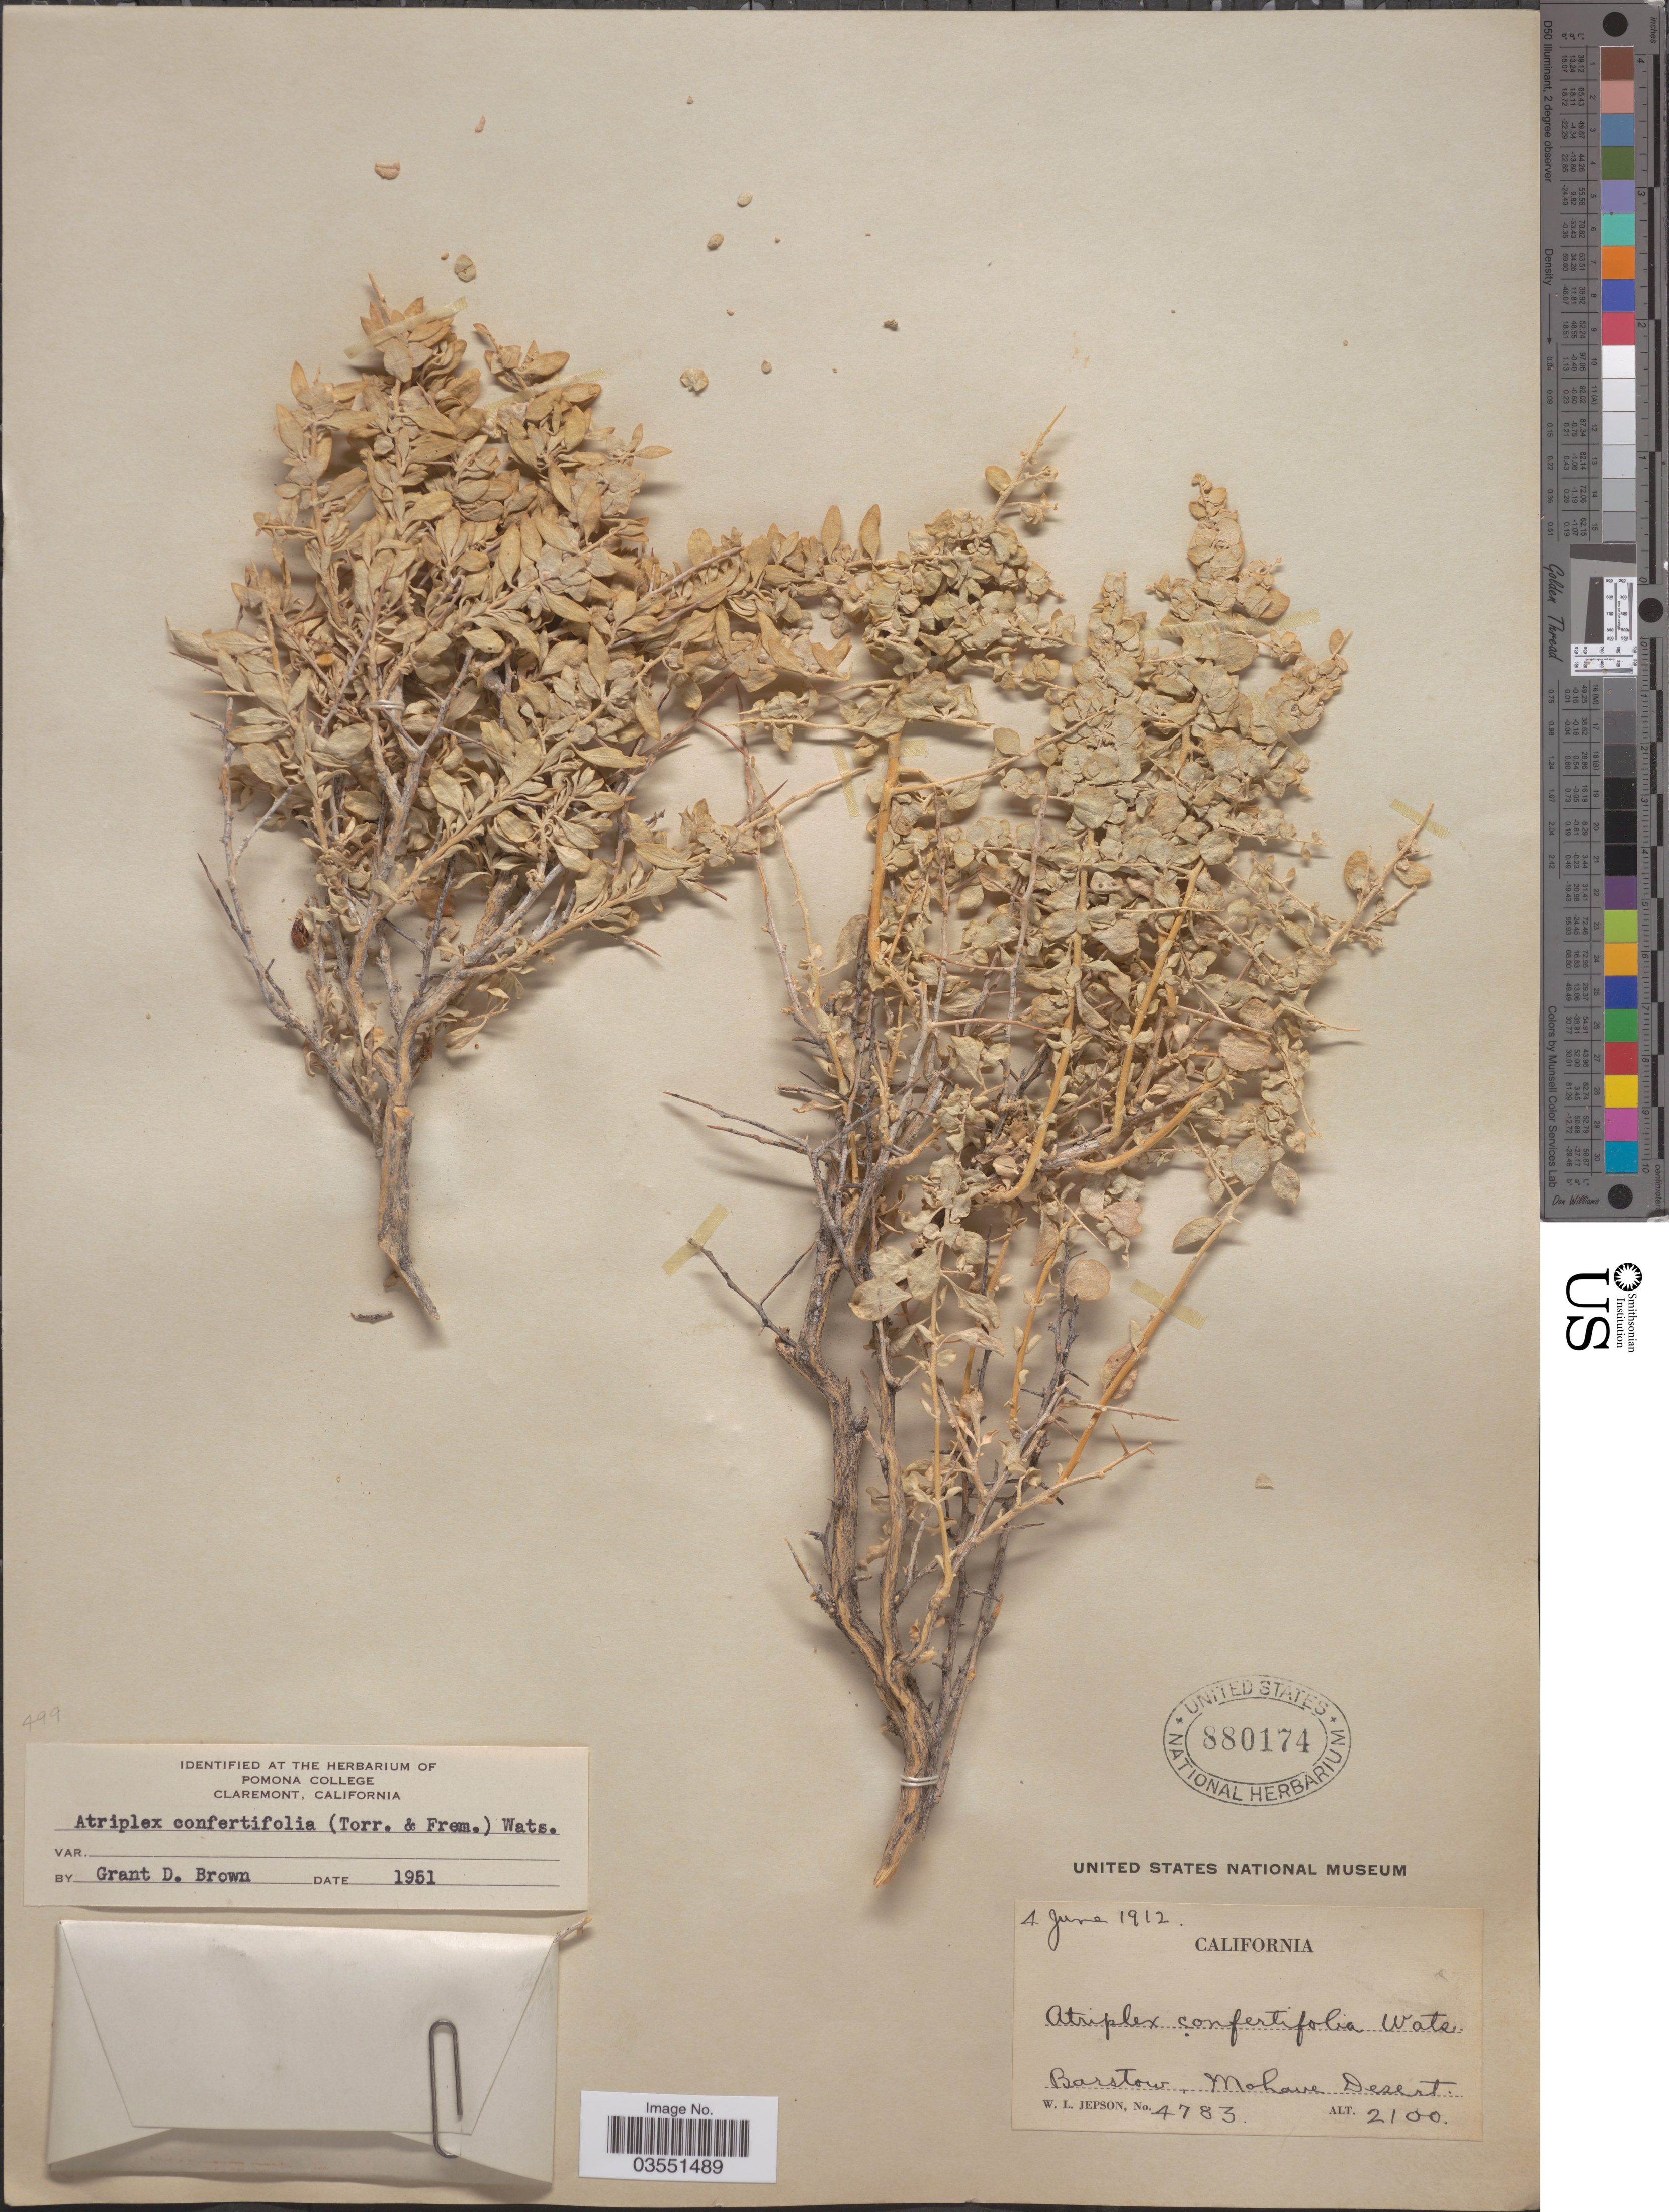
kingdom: Plantae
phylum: Tracheophyta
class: Magnoliopsida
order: Caryophyllales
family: Amaranthaceae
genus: Atriplex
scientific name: Atriplex confertifolia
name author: (Torr. & Frém.) S. Watson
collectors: W. L. Jepson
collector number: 4783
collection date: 1912-06-04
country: United States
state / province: California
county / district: Kern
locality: Barstow, Mohave Desert.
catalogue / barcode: US 880174